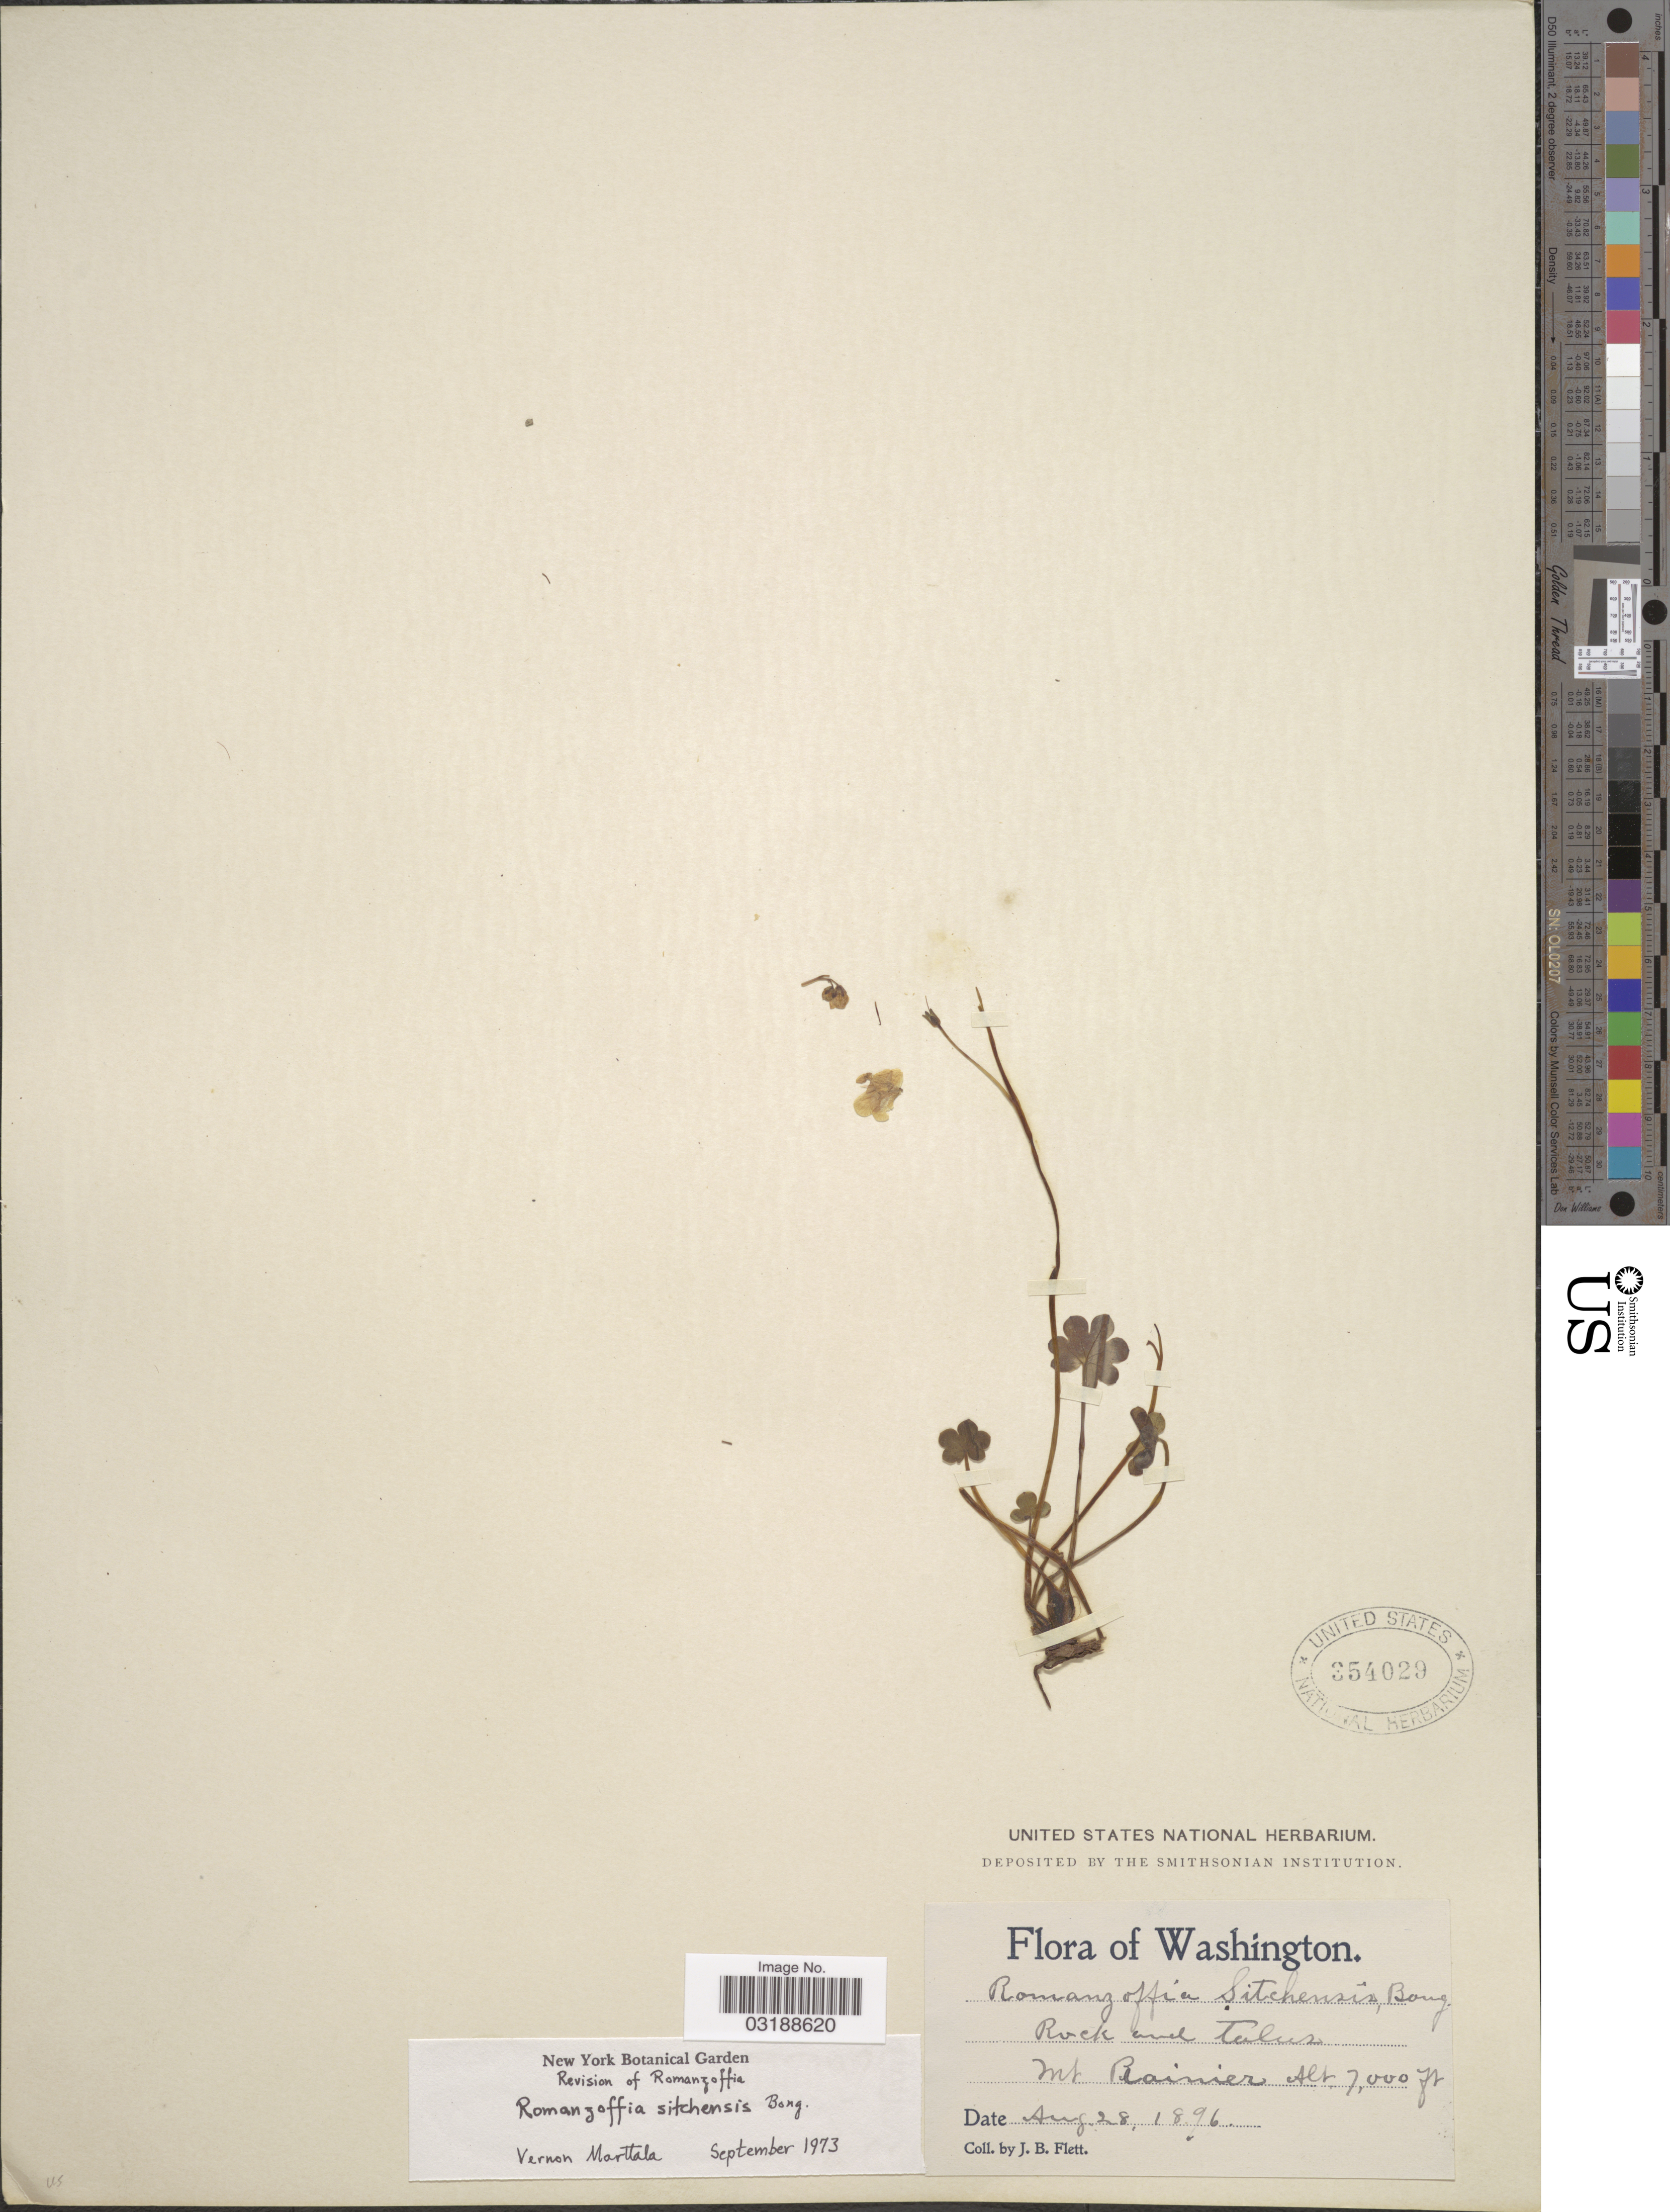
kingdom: Plantae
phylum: Tracheophyta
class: Magnoliopsida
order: Boraginales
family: Hydrophyllaceae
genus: Romanzoffia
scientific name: Romanzoffia sitchensis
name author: Bong.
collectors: J. Flett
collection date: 1896-08-28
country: United States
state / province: Washington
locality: Mt. Rainier.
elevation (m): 2134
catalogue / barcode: US 354029